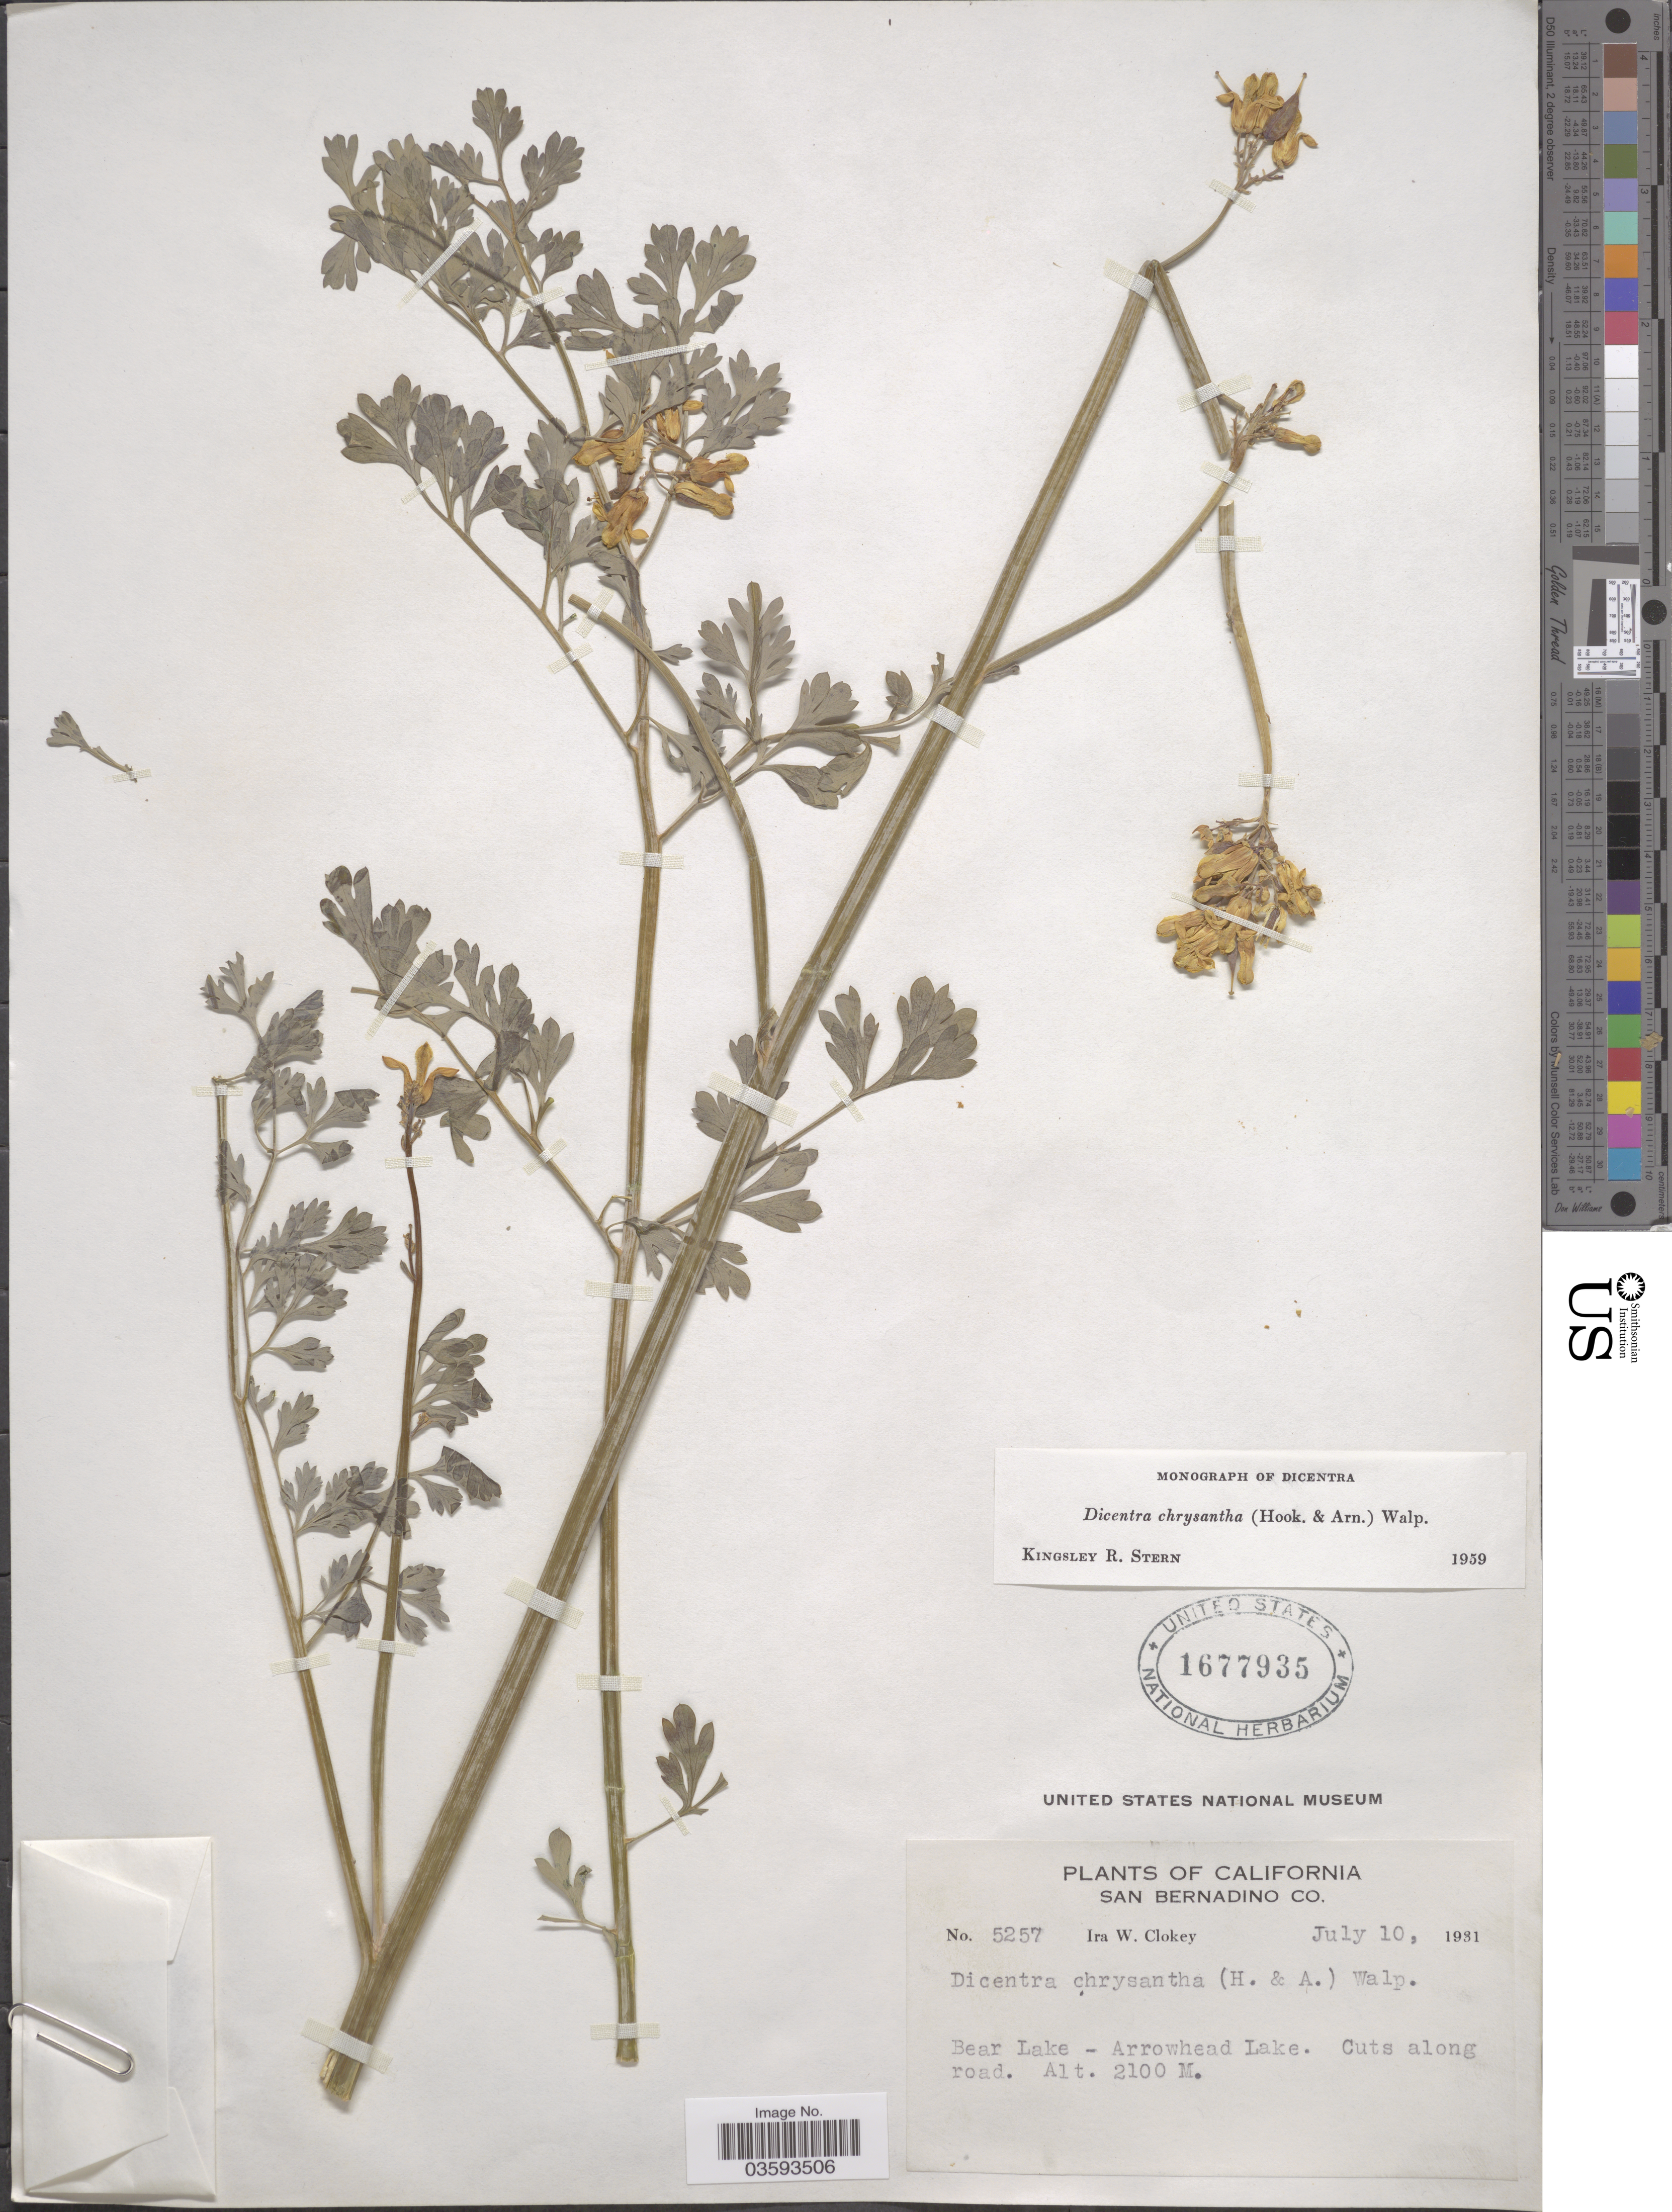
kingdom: Plantae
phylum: Tracheophyta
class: Magnoliopsida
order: Ranunculales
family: Papaveraceae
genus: Ehrendorferia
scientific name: Ehrendorferia chrysantha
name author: (Hook. & Arn.) Rylander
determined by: Strong, M. T., (US), Smithsonian Institution - National Museum of Natural History (UNITED STATES)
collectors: I. W. Clokey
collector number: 5257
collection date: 1931-07-10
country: United States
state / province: California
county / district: San Bernardino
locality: San Bernadino Co. Bear Lake - Arrowhead Lake. Cuts along road.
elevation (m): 2100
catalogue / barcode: US 1677935